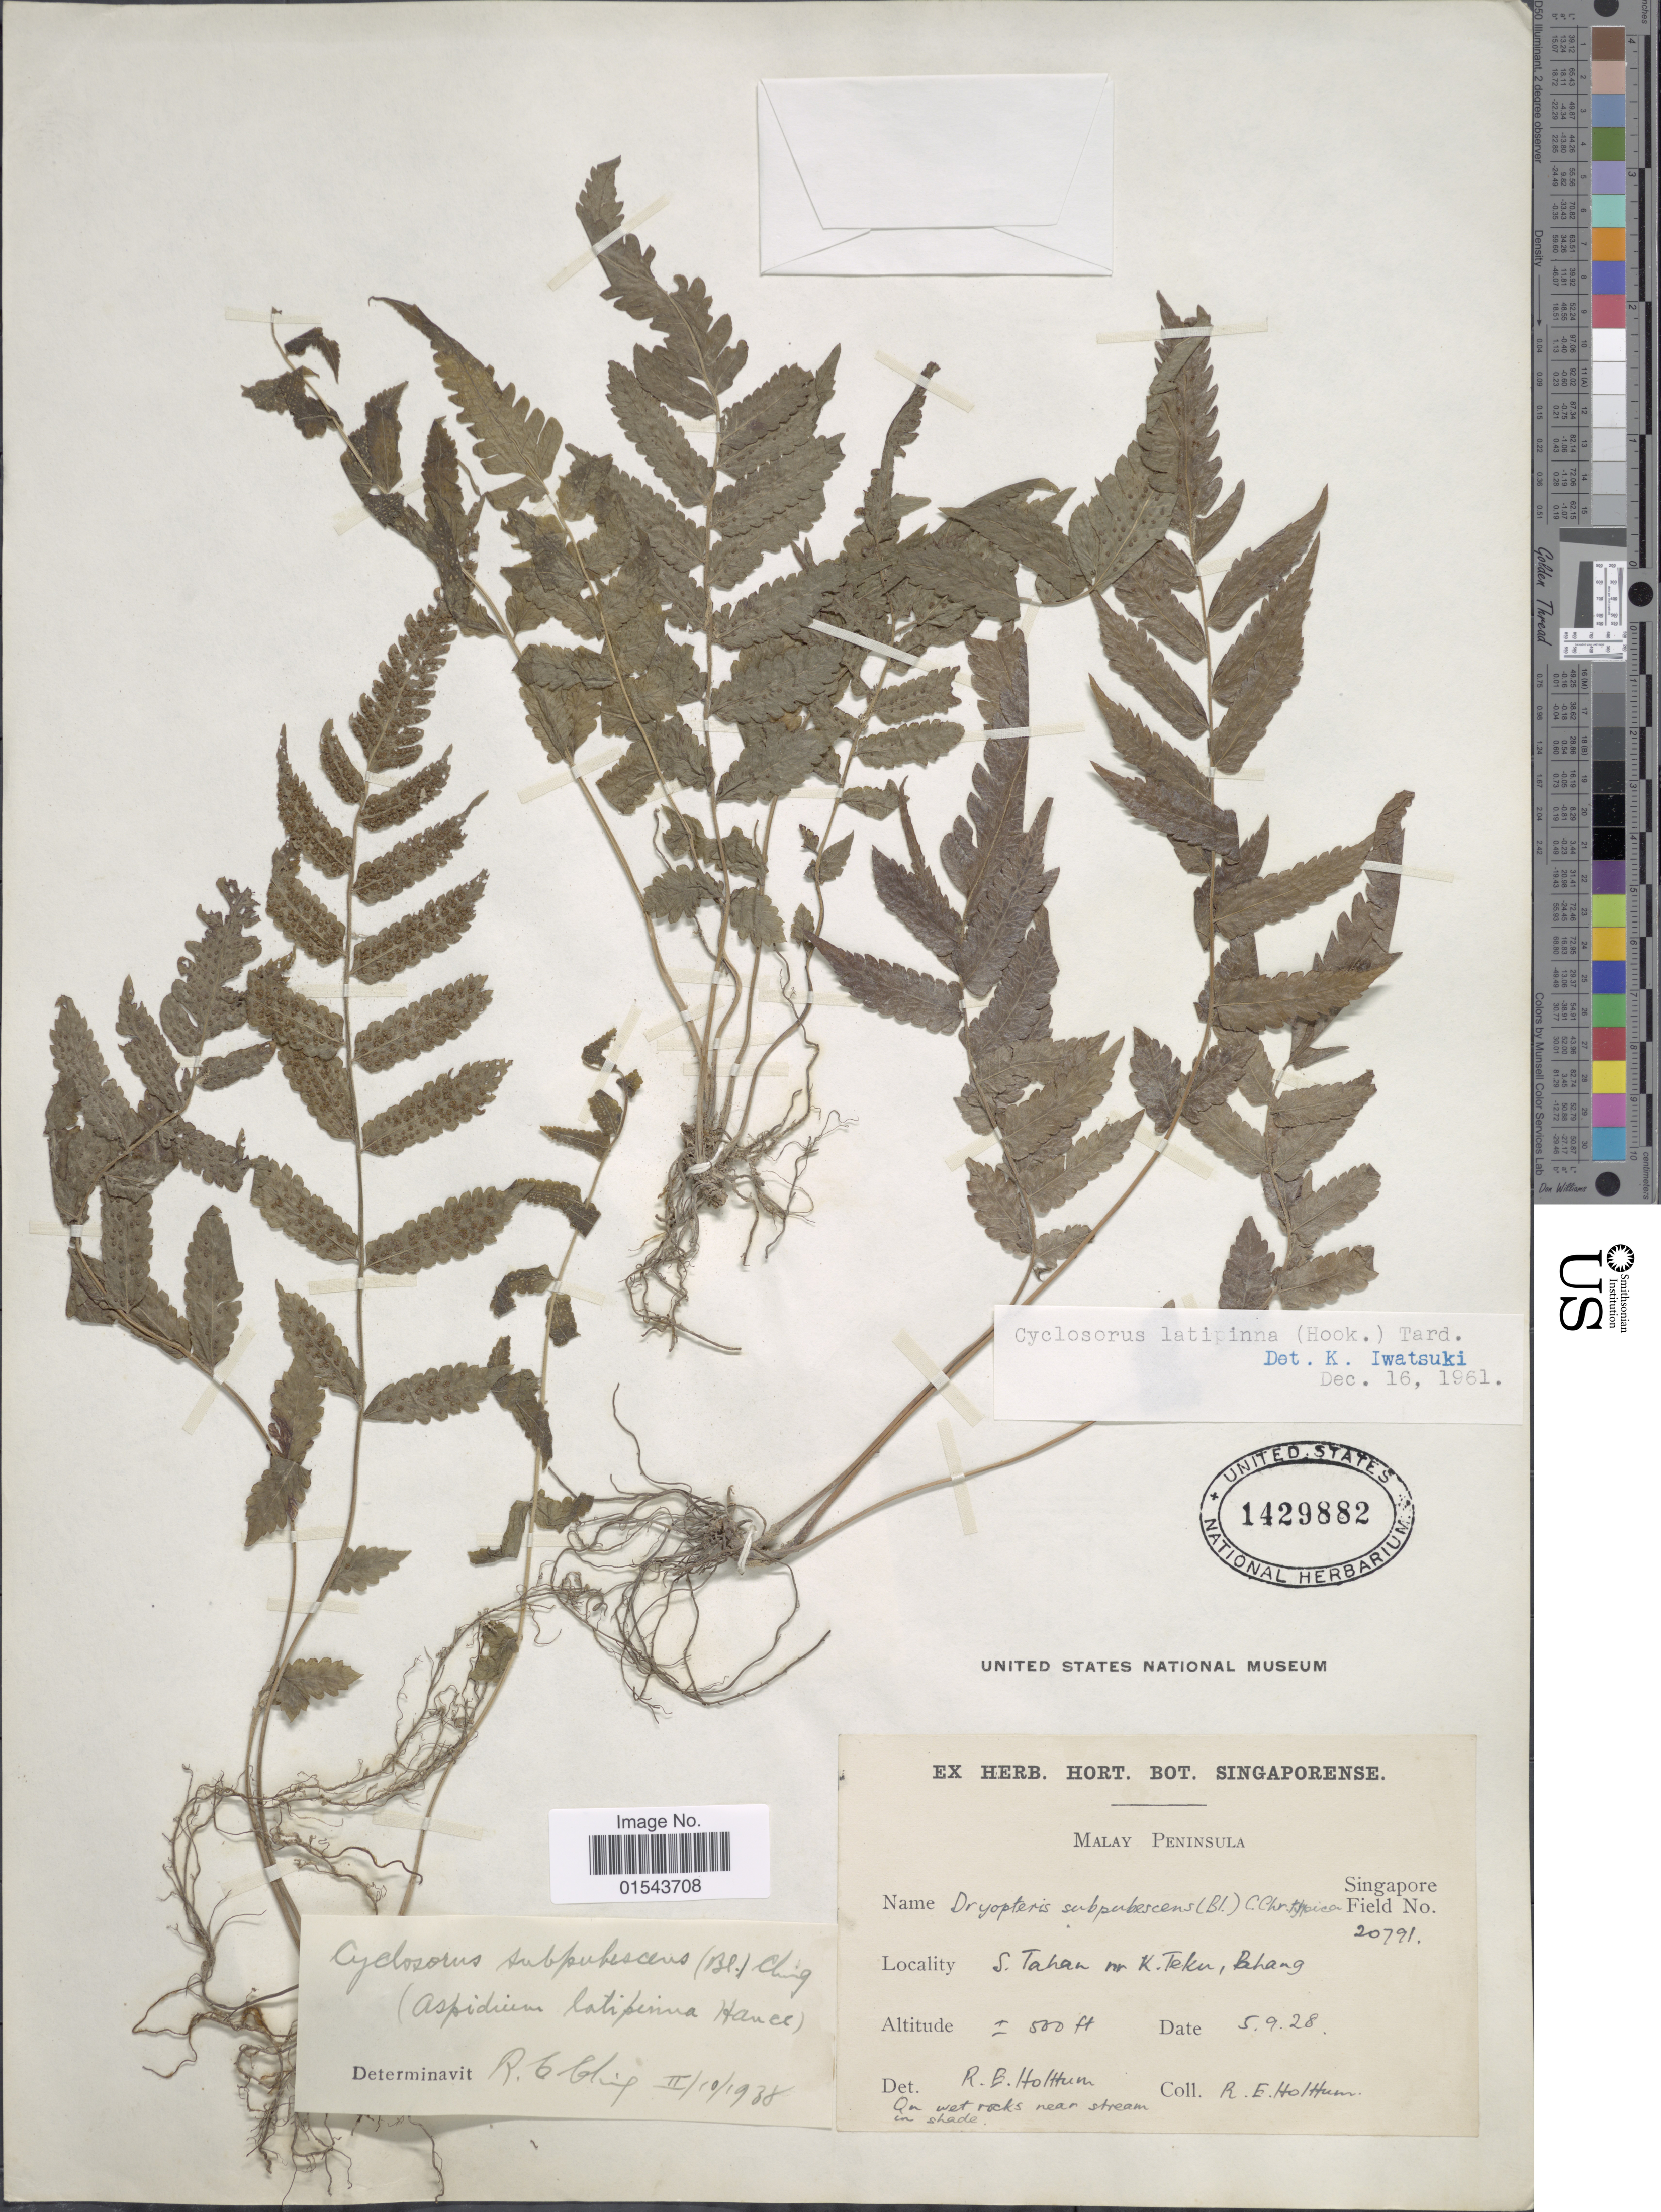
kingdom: Plantae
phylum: Tracheophyta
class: Polypodiopsida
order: Polypodiales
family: Thelypteridaceae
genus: Christella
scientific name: Christella latipinna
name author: (Benth.) H. Lév.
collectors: R. E. Holttum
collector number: Singapore Field 20791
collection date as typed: Transcribed d/m/y: 5/9/28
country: Malaysia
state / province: Pahang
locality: Malay Peninsula. S. Tahan nr K Teker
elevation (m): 152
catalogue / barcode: US 1429882